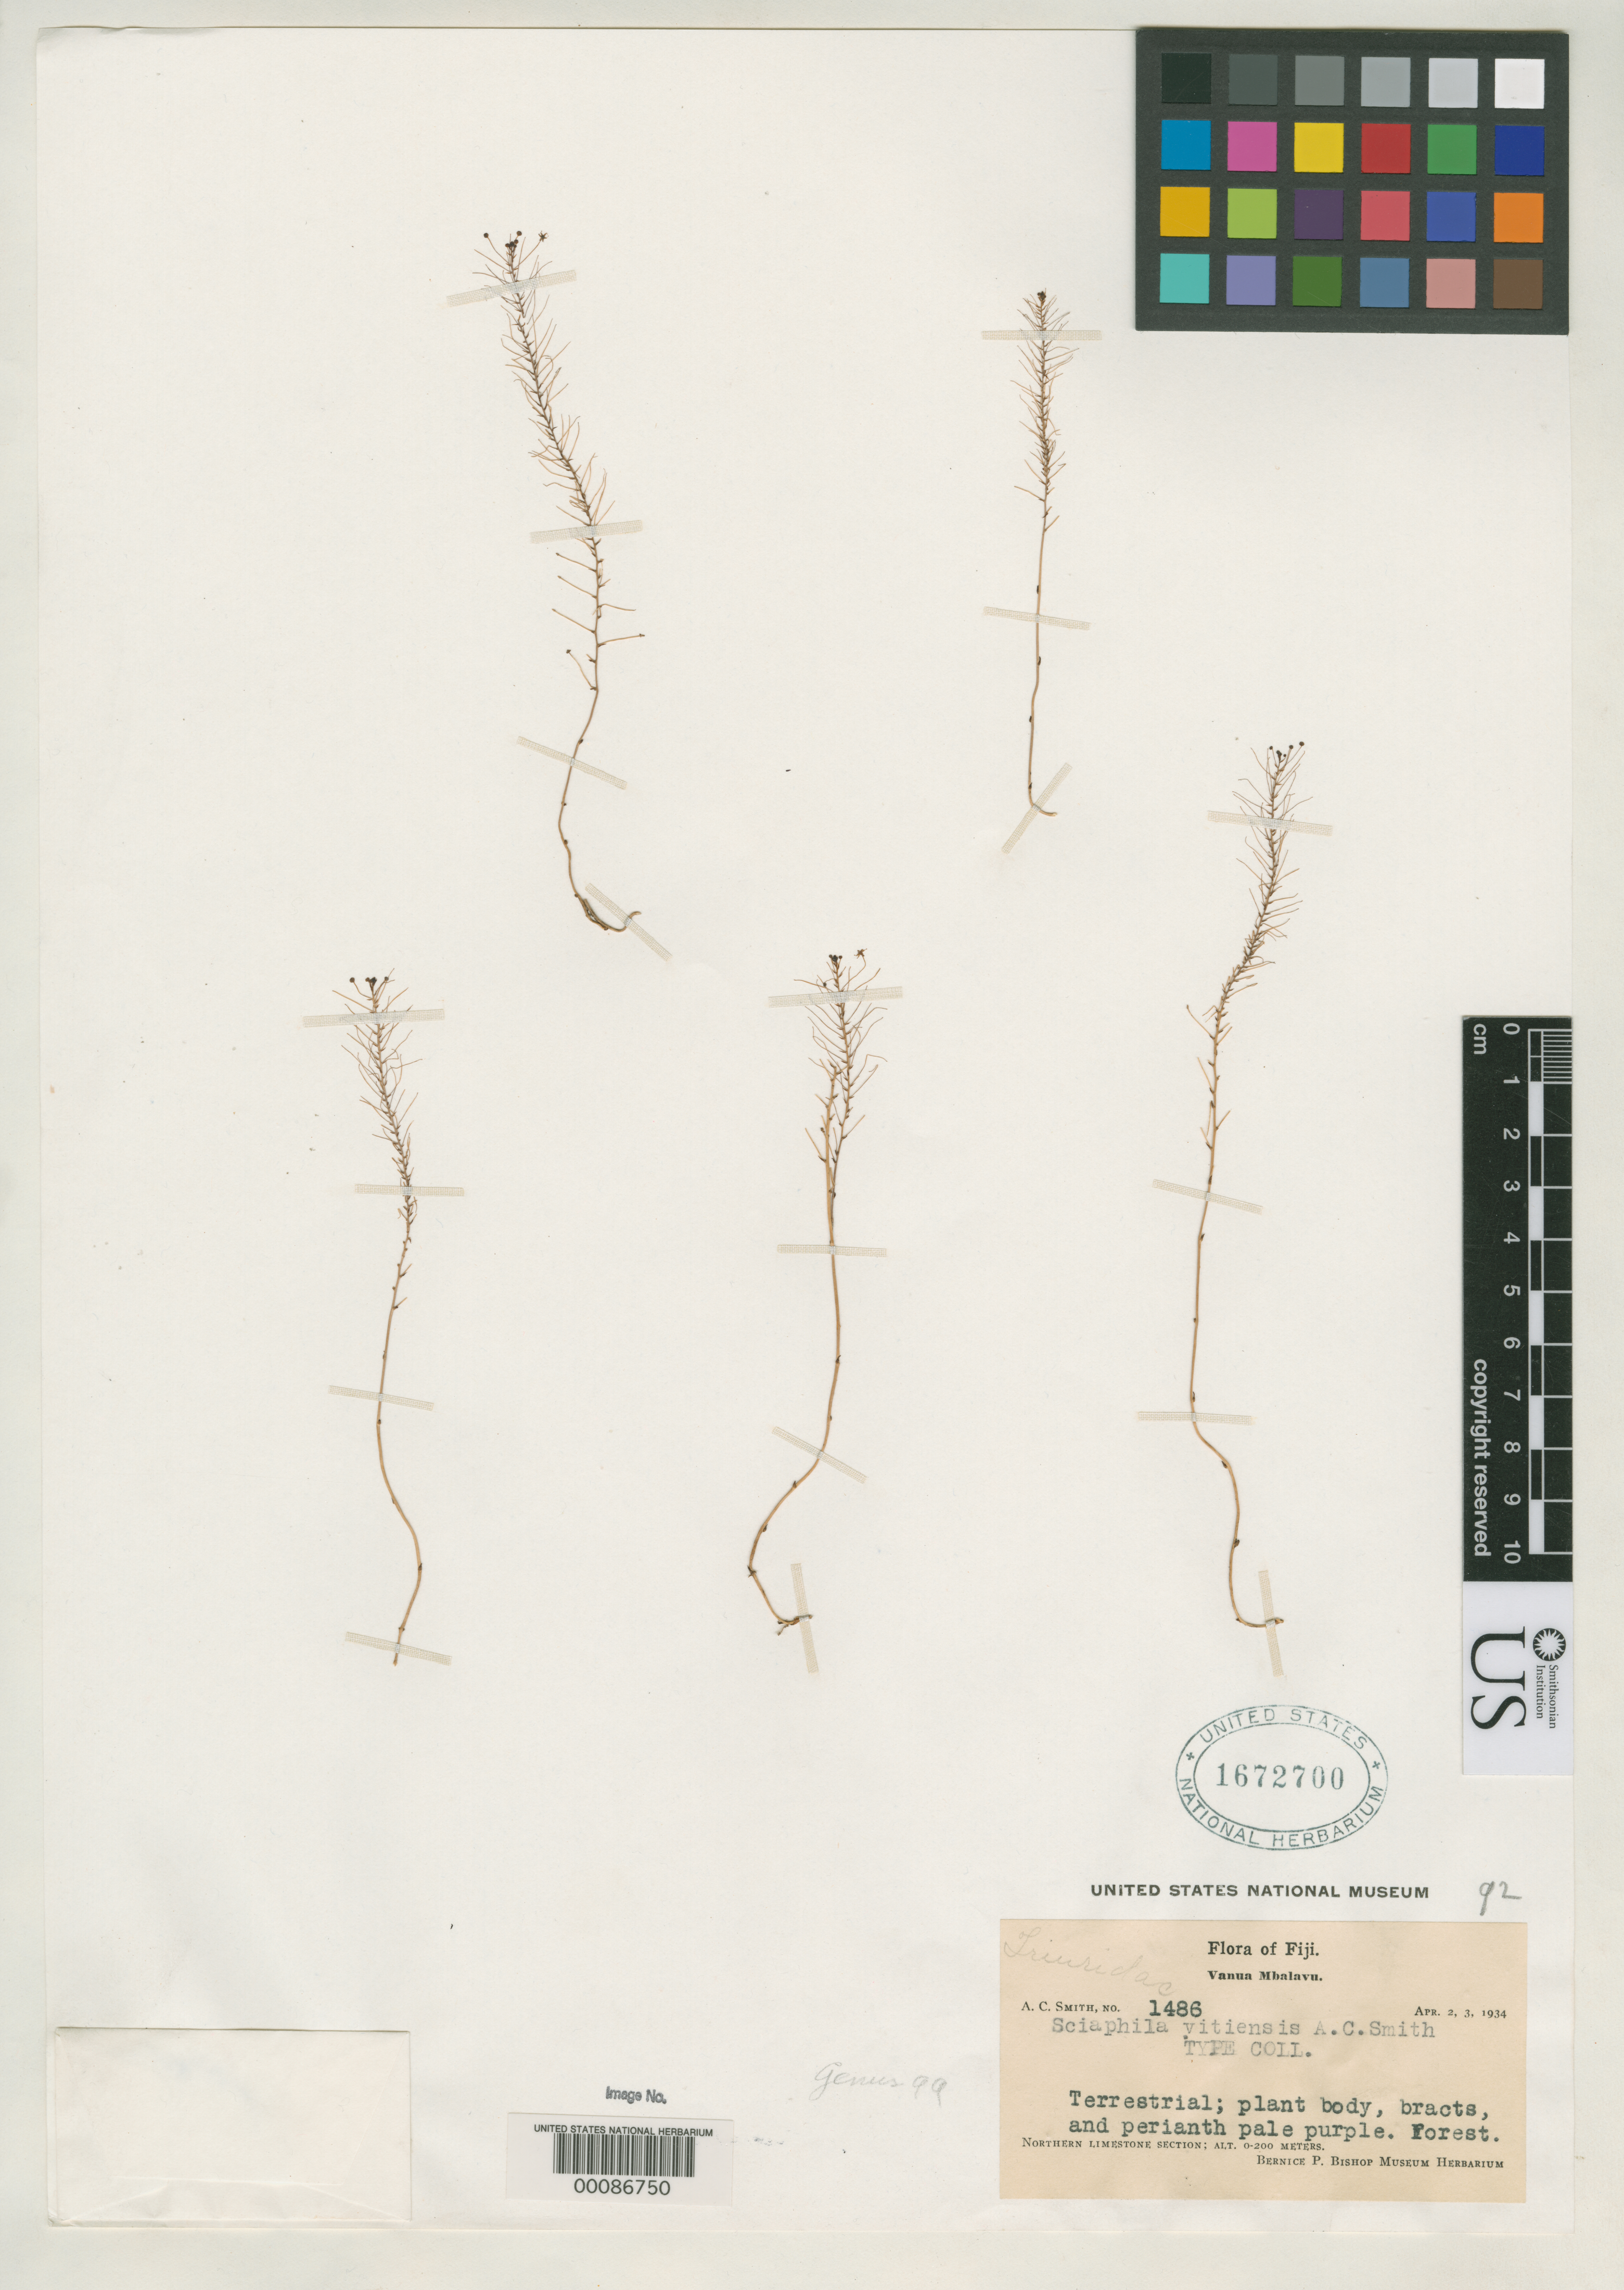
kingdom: Plantae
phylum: Tracheophyta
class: Liliopsida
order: Pandanales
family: Triuridaceae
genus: Sciaphila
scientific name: Sciaphila vitiensis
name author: A.C. Sm.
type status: Isotype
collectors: A. C. Smith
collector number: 1486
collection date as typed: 02 Apr 1934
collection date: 1934-04-02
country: Fiji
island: Vanua Levu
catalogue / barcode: US 1672700